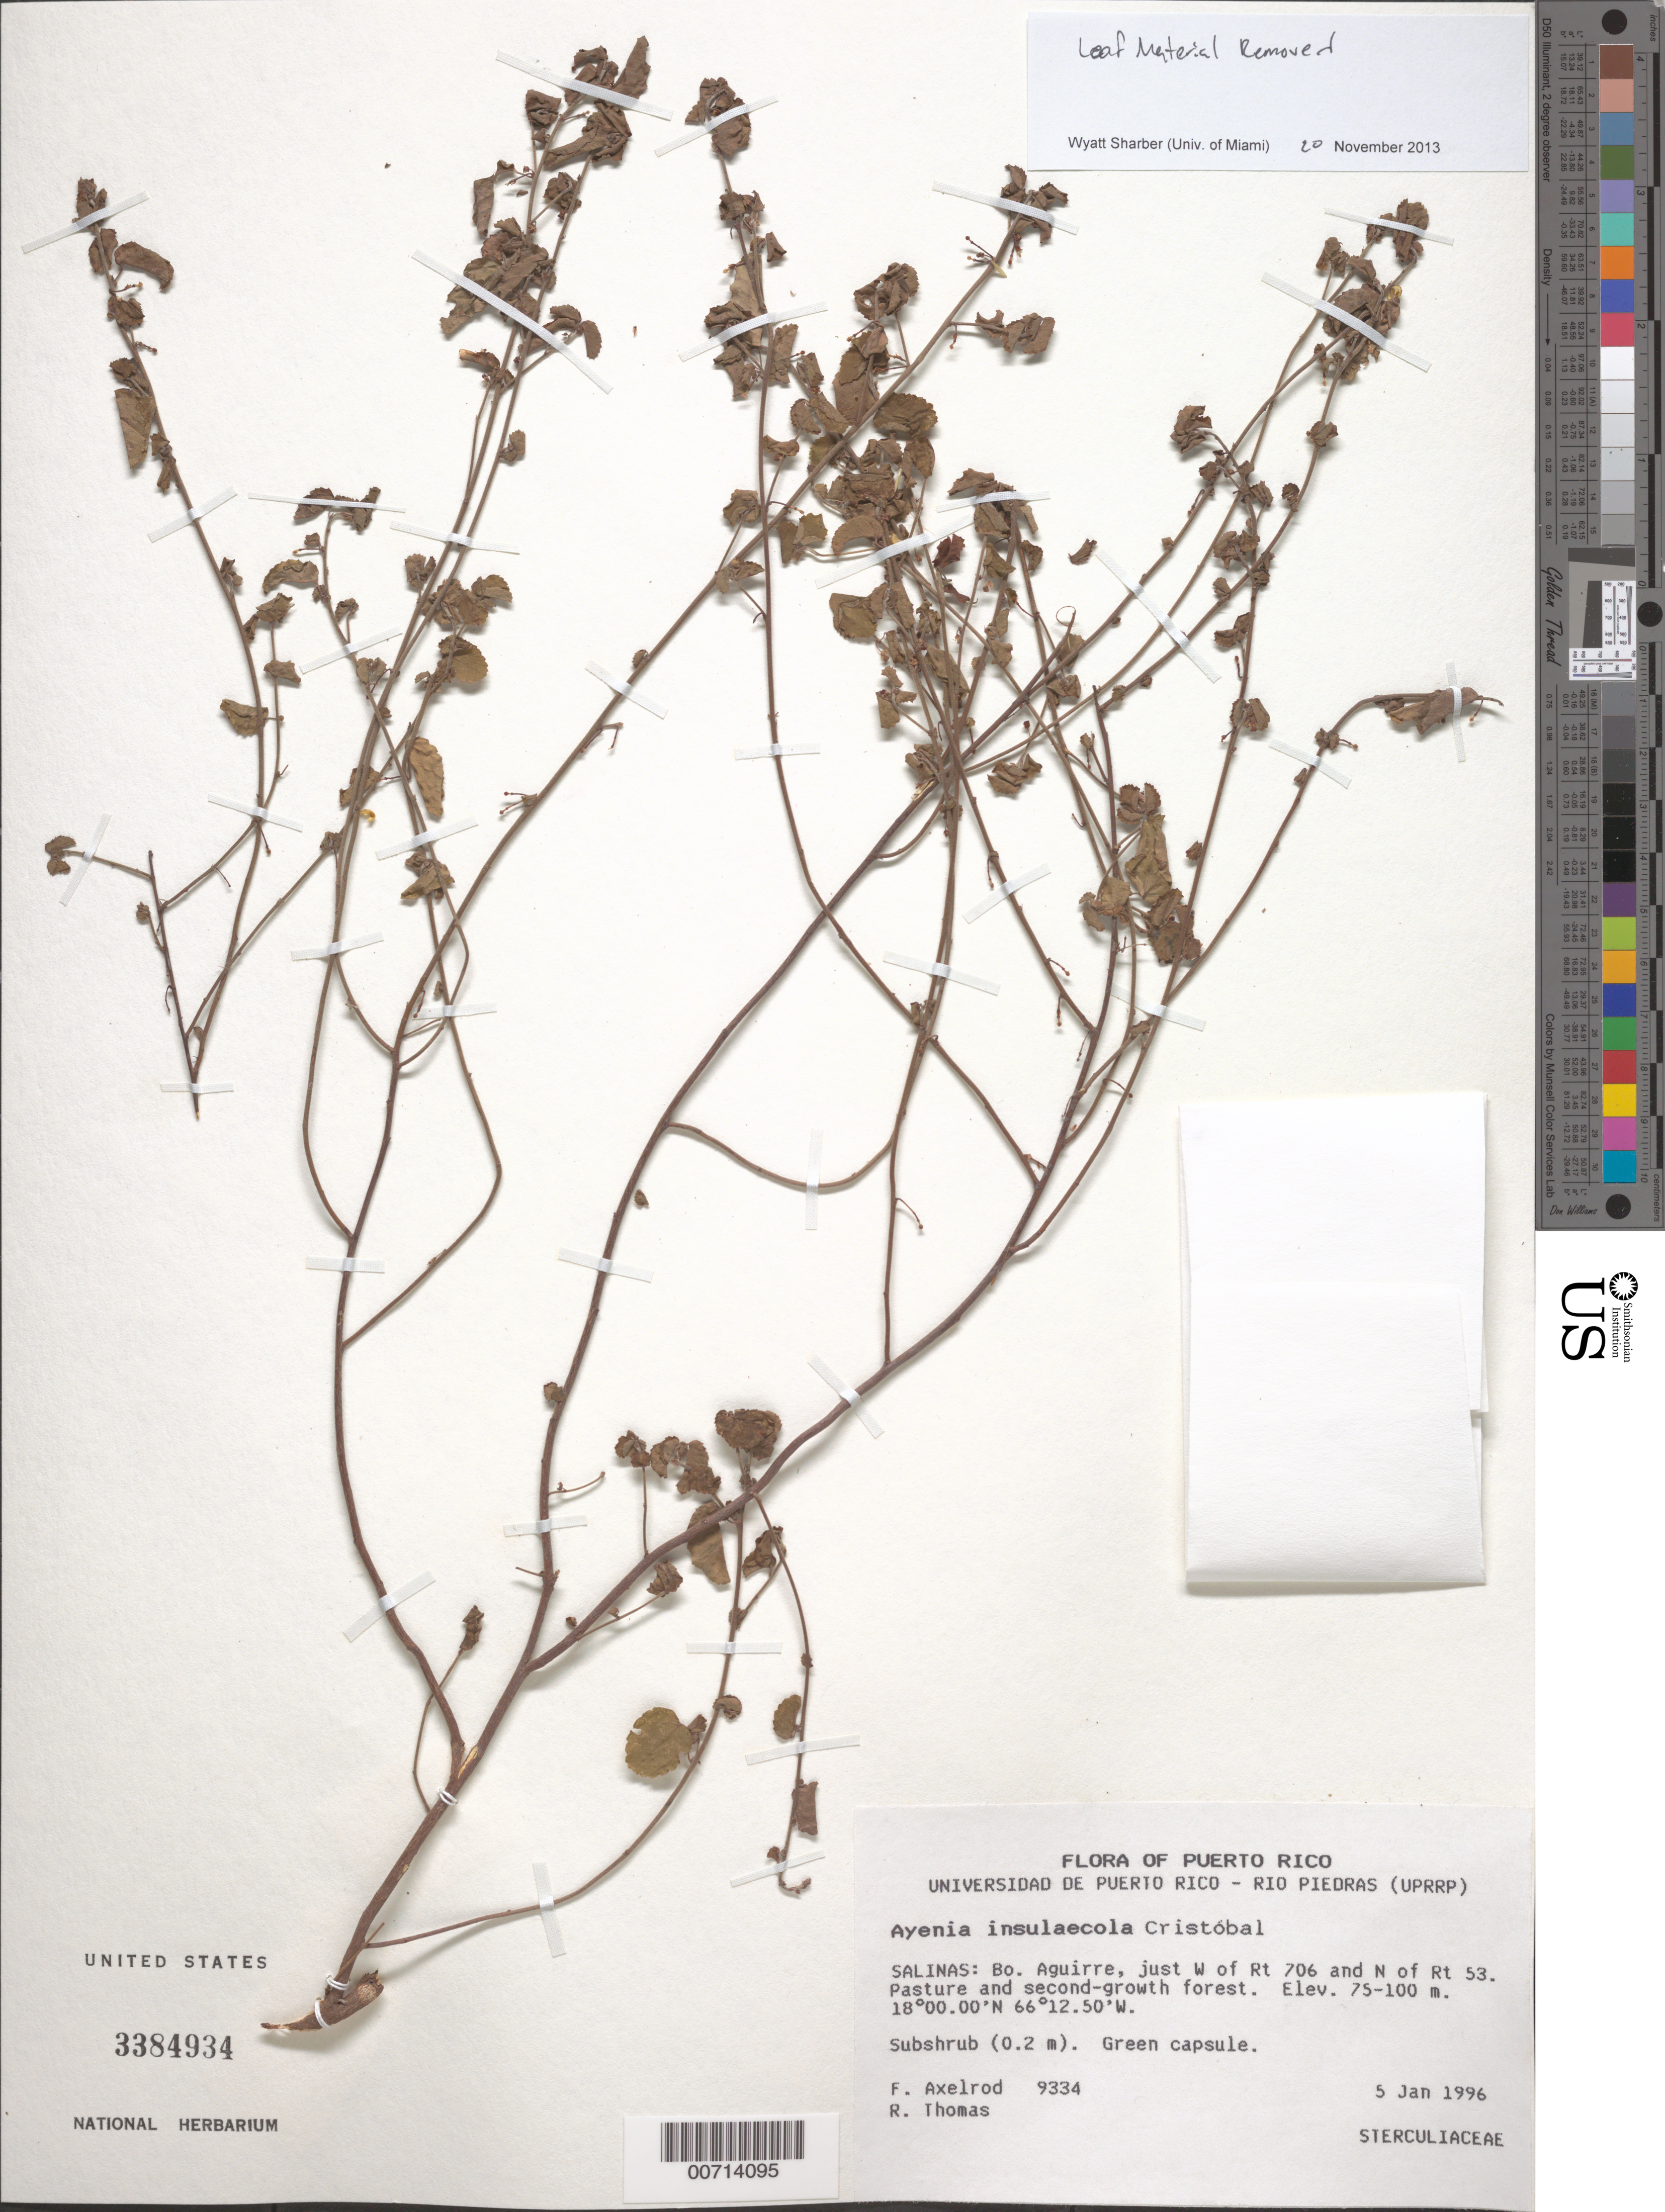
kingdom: Plantae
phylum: Tracheophyta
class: Magnoliopsida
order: Malvales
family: Malvaceae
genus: Ayenia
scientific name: Ayenia insulicola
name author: Cristóbal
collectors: F. S. Axelrod & R. Thomas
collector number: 9334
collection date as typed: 05 Jan 1996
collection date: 1996-01-05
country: Puerto Rico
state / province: Salinas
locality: Salinas: Bo. Aguirre, just W of rte 706 and N of 53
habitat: Pasture and second growth forest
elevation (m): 75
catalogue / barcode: US 3384934